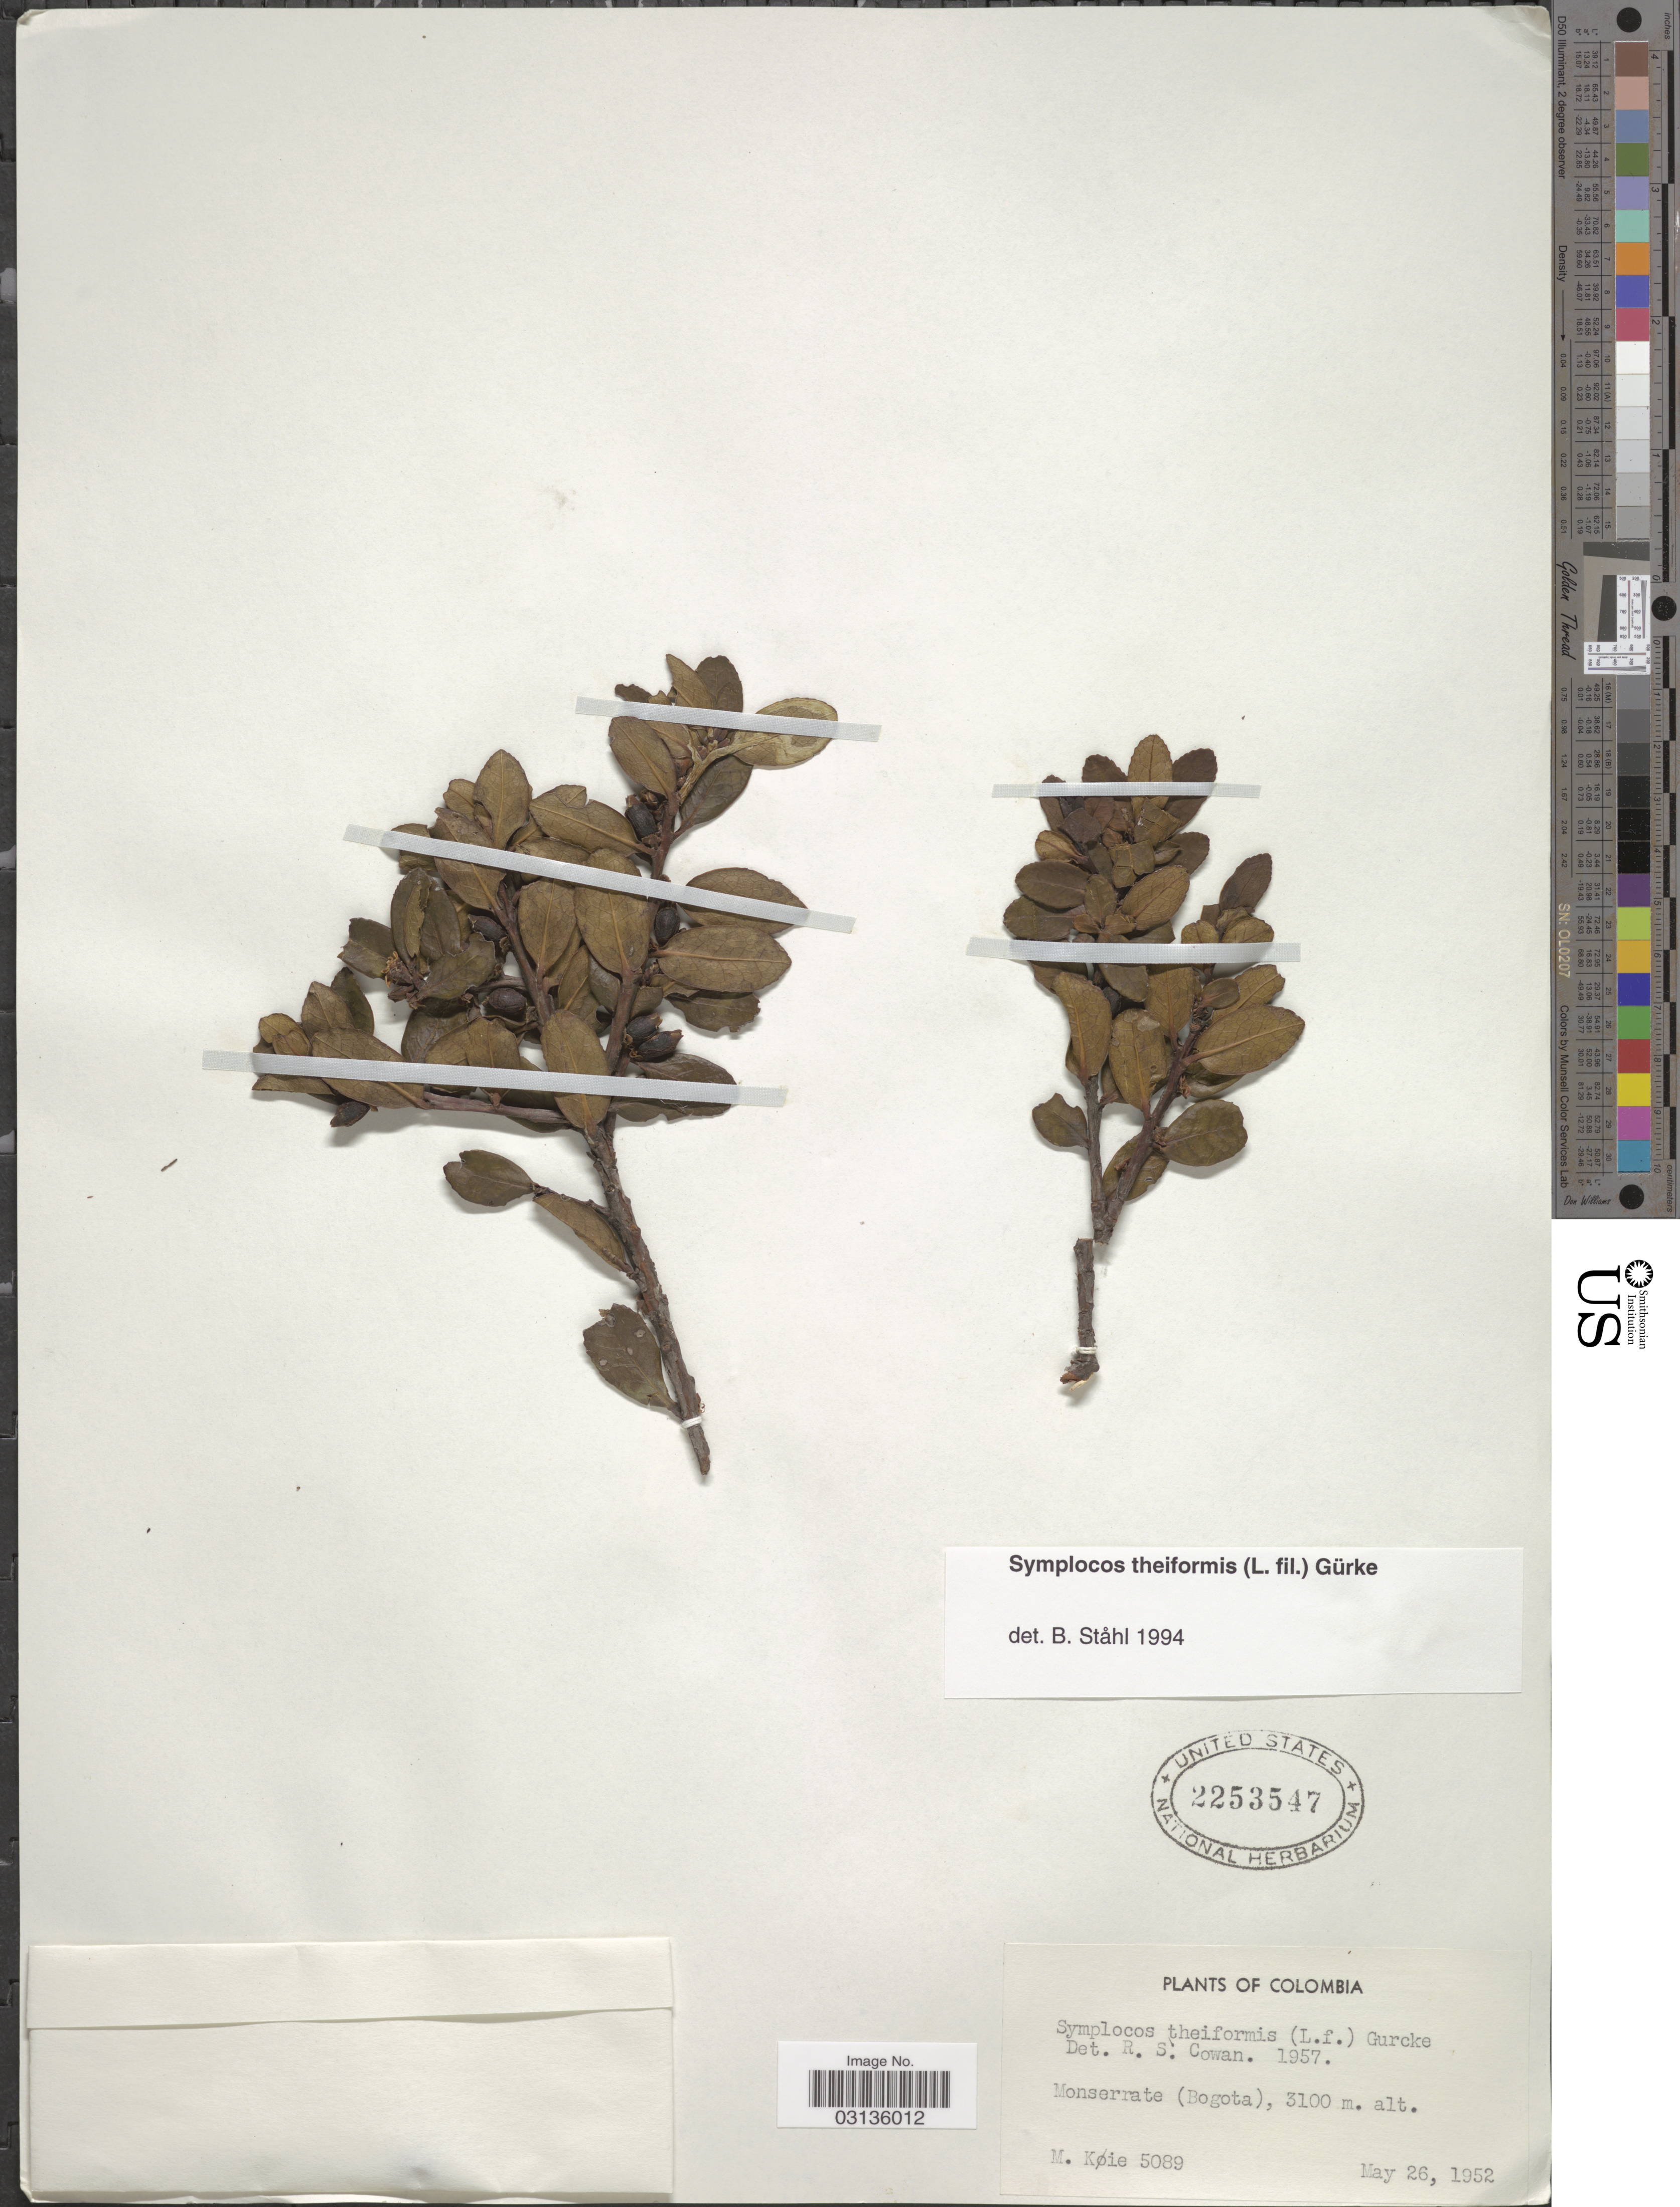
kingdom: Plantae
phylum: Tracheophyta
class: Magnoliopsida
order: Ericales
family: Symplocaceae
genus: Symplocos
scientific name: Symplocos theiformis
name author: (L. f.) Oken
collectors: M. Köie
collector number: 5089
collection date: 1952-05-26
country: Colombia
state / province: Bogota D.C.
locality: Monserrate (Bogota).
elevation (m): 3100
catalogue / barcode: US 2253547